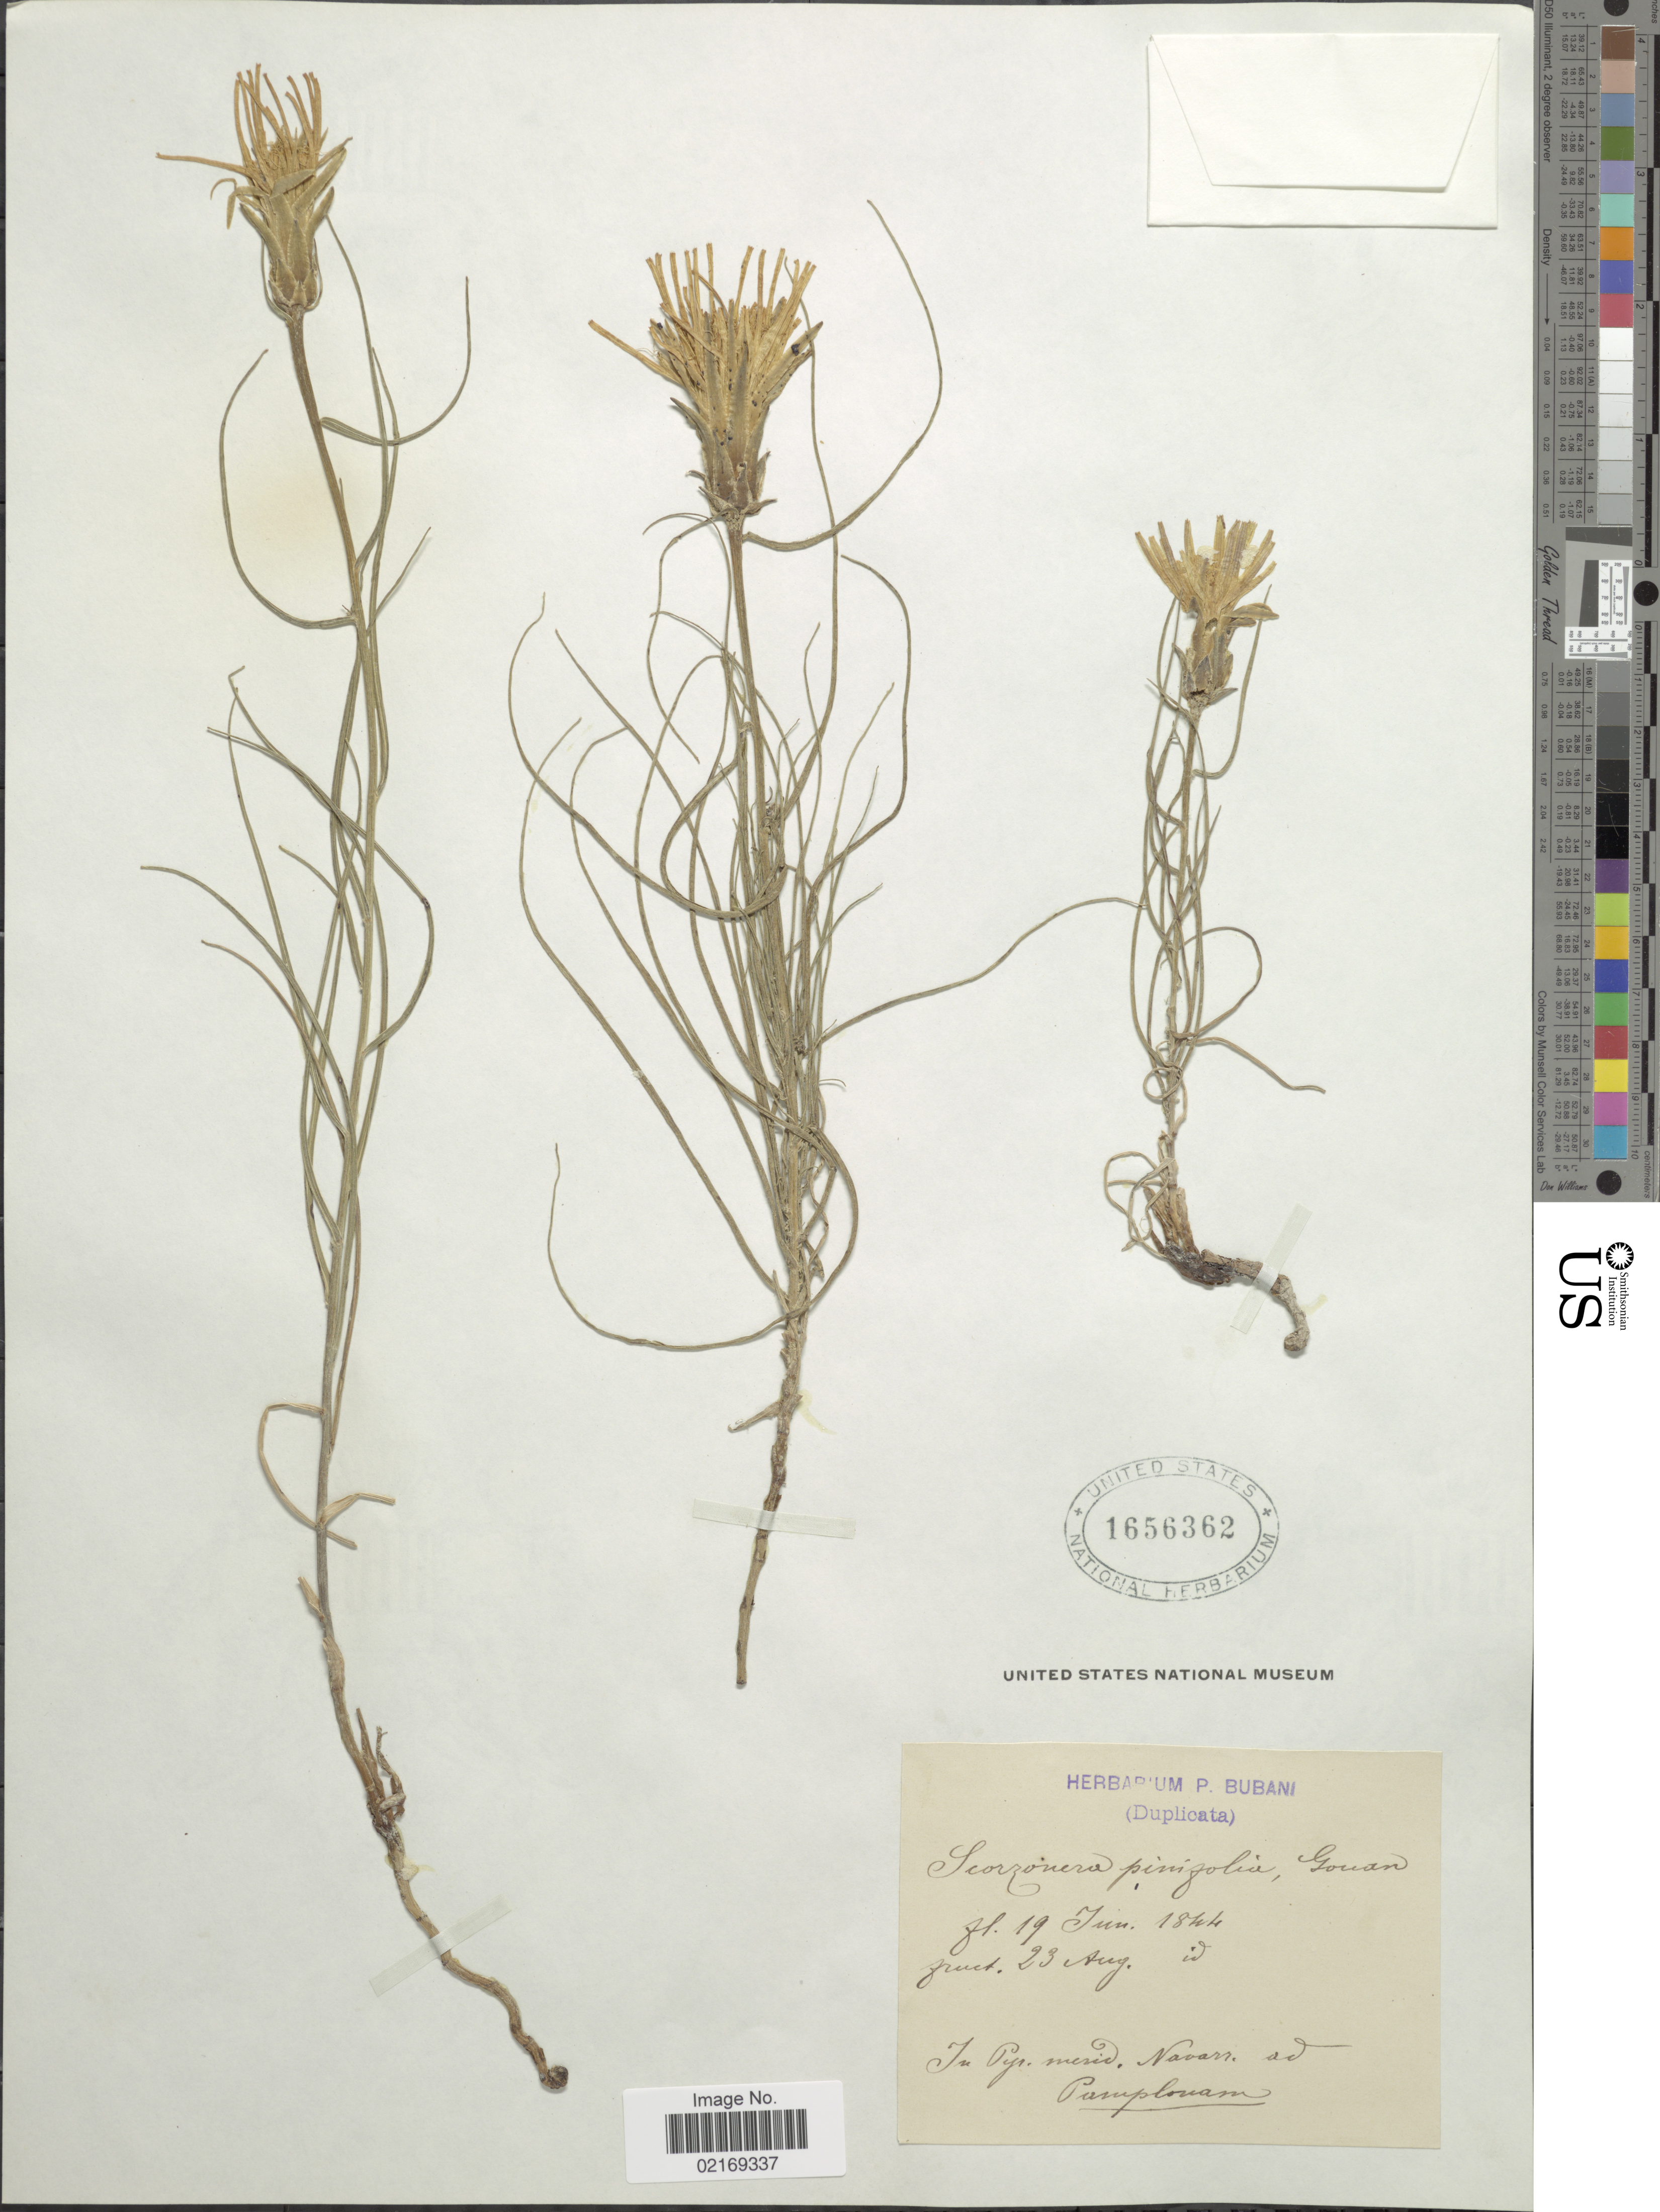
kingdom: Plantae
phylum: Tracheophyta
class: Magnoliopsida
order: Asterales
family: Asteraceae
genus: Scorzonera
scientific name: Scorzonera angustifolia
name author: L.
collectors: ex herb. P. Bubani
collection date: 1844-06-19/1844-08-23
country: Spain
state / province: Navarra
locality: In Pyr. Merid. Navarr. ad Pamplonam.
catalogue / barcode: US 1656362